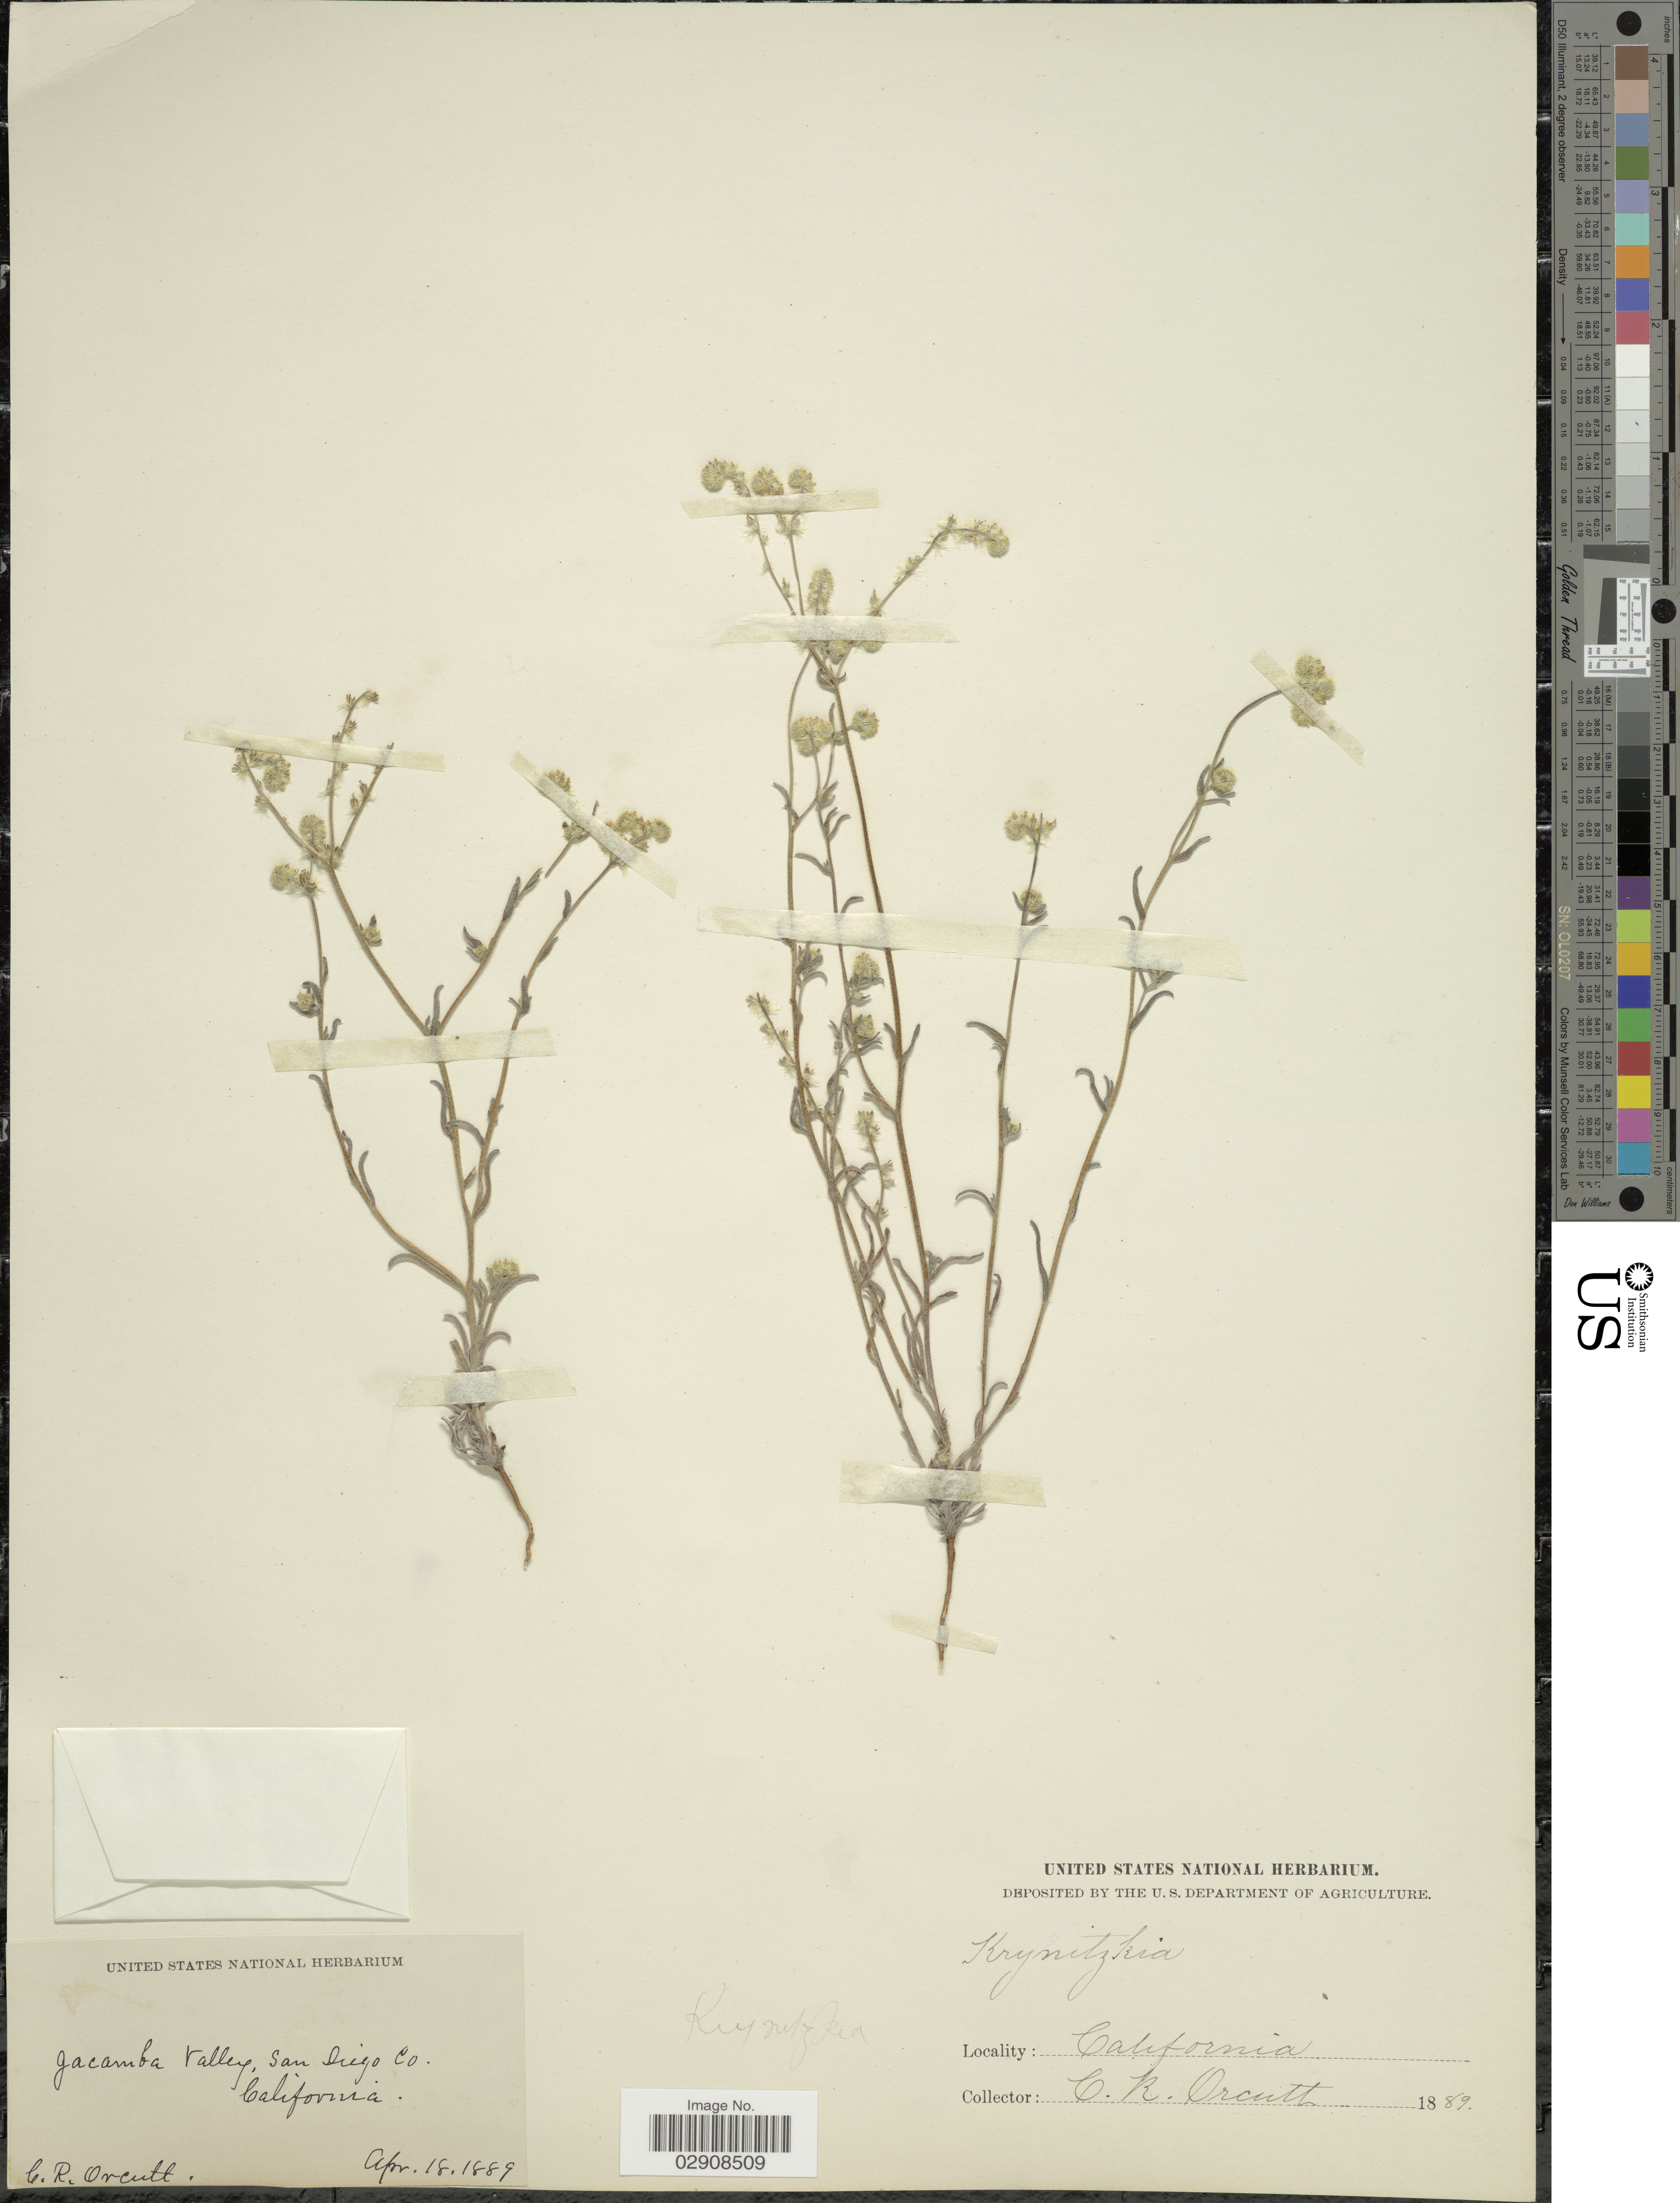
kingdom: Plantae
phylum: Tracheophyta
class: Magnoliopsida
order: Boraginales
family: Boraginaceae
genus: Cryptantha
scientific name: Cryptantha sp.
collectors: C. R. Orcutt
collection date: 1889-04-18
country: United States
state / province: California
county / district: San Diego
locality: Jacamba Valley, San Diego Co.